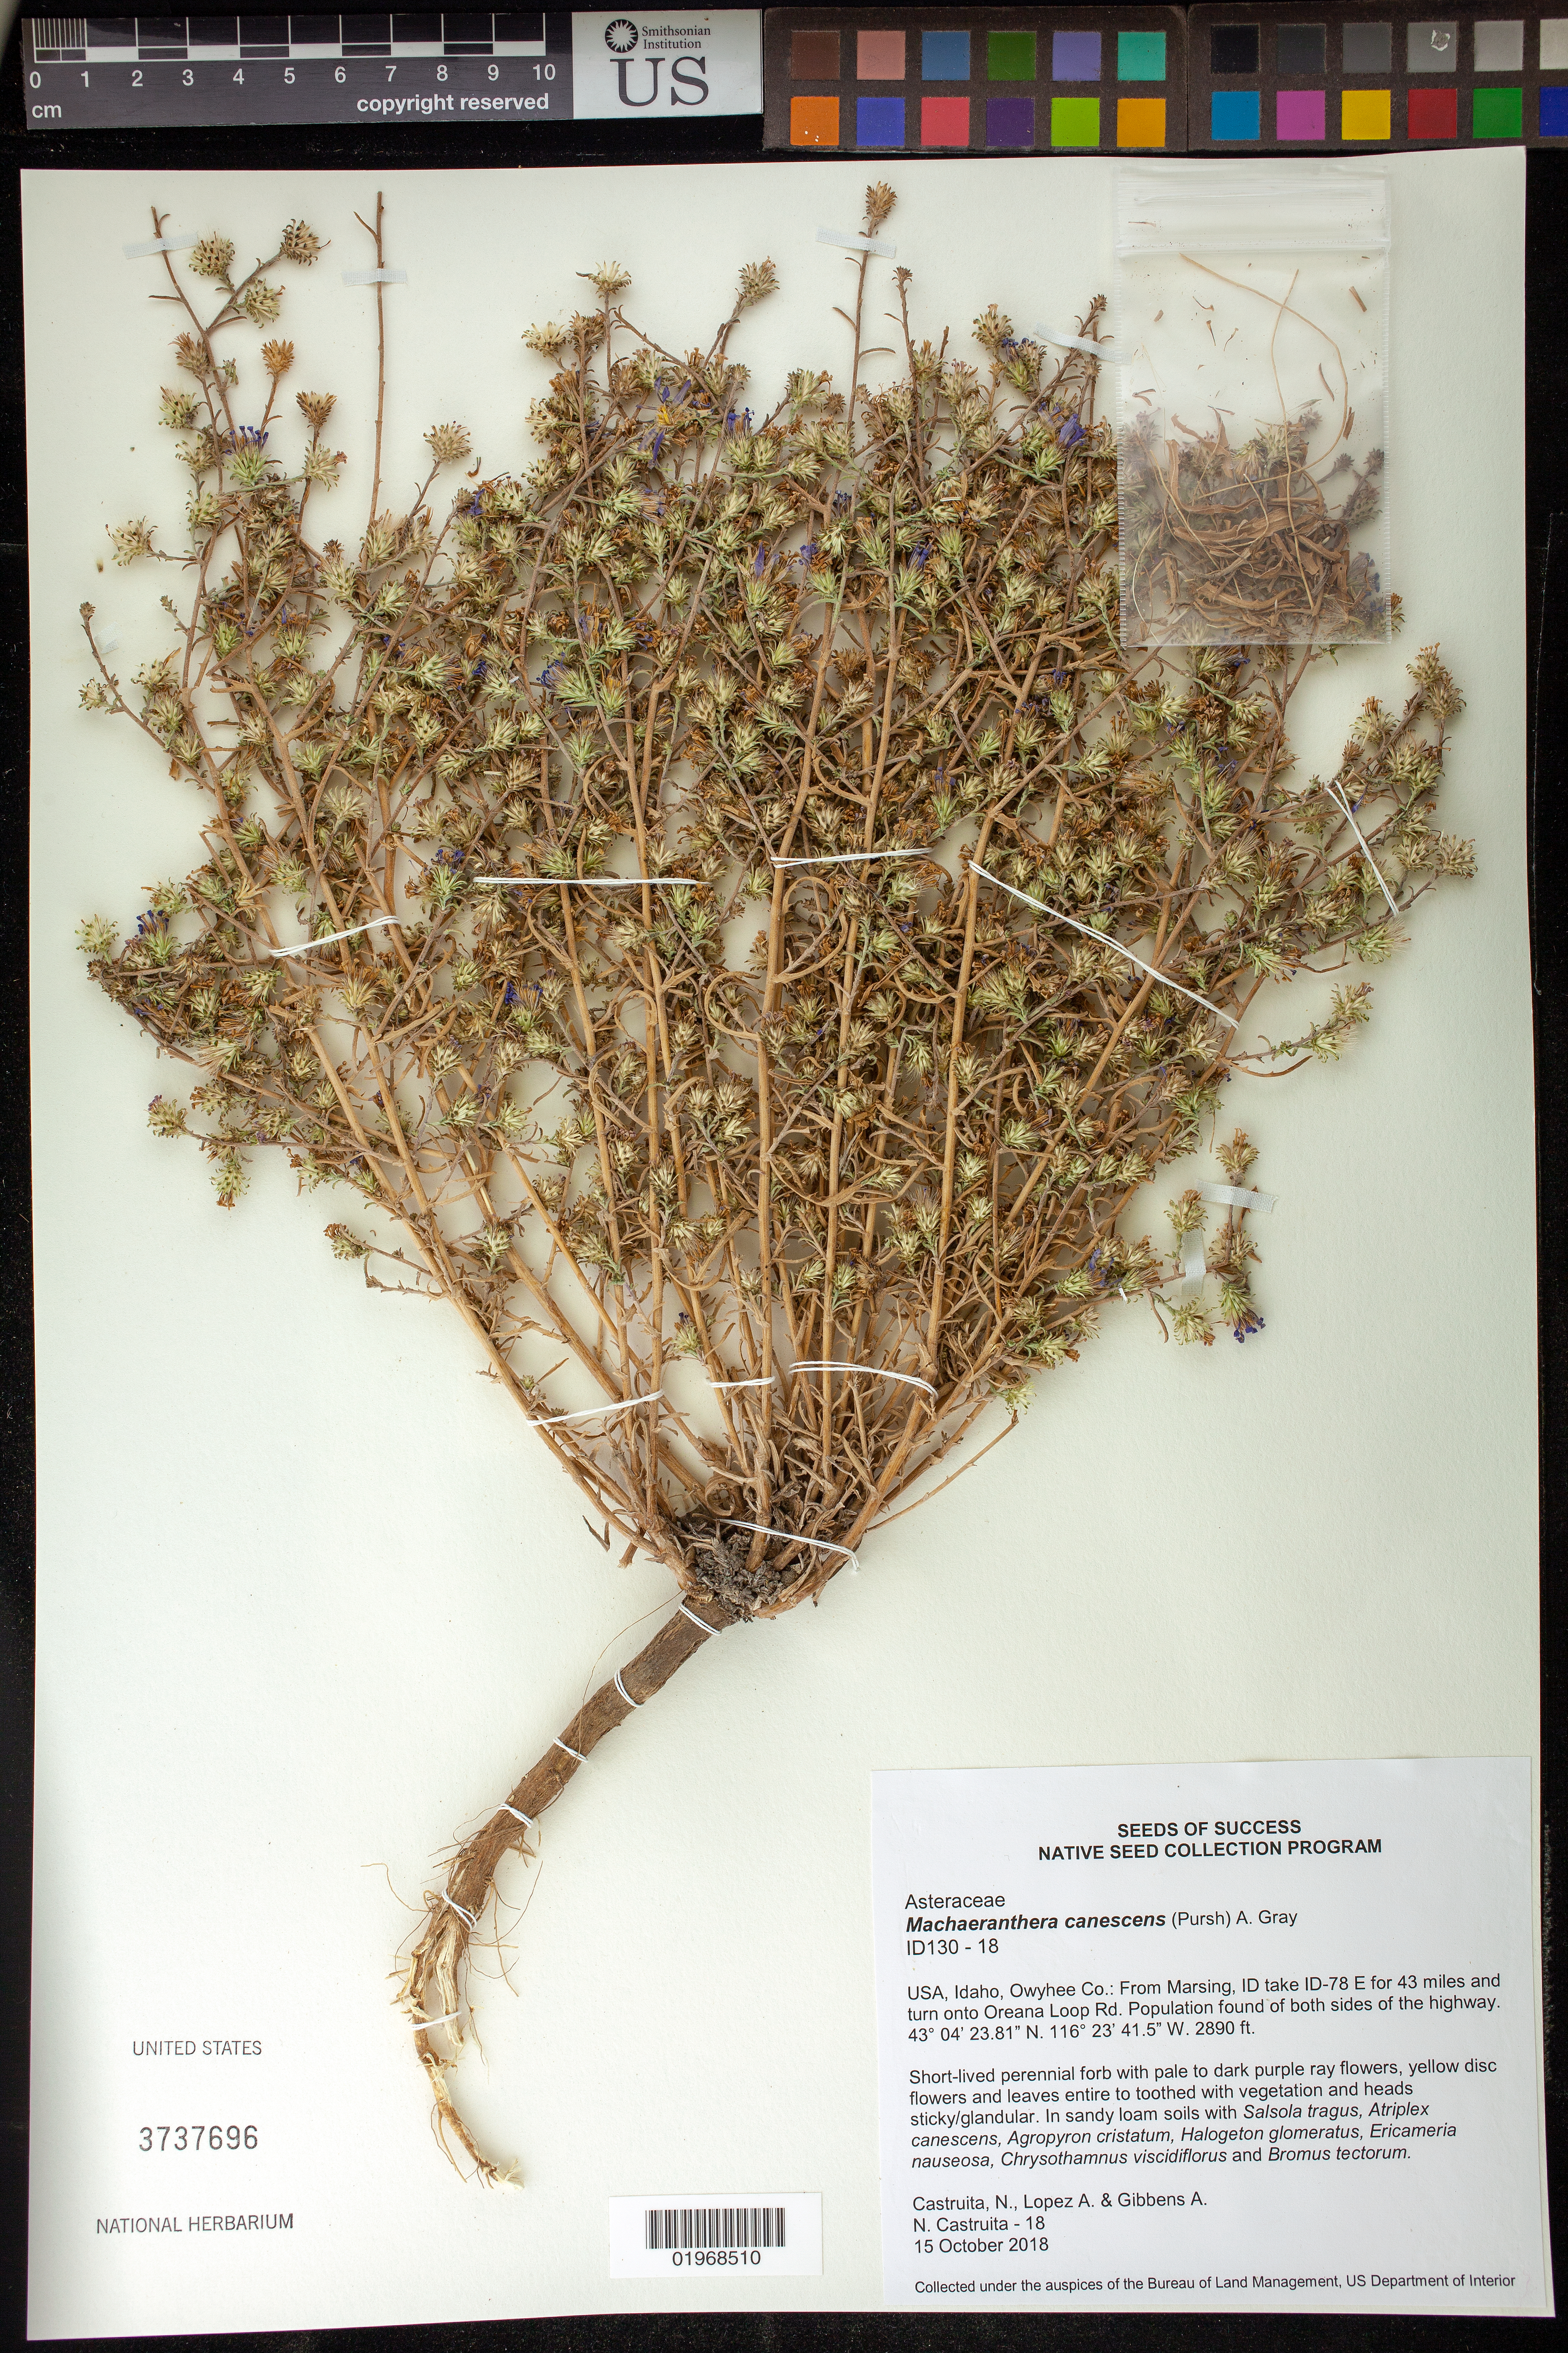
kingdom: Plantae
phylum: Tracheophyta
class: Magnoliopsida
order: Asterales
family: Asteraceae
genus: Machaeranthera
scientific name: Machaeranthera canescens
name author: (Pursh) A. Gray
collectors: N. Castruita, A. Lopez & A. Gibbens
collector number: ID130-18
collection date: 2018-10-15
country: United States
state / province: Idaho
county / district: Owyhee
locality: Oreana Loop Rd.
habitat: Loamy sand soils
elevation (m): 881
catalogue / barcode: US 3737696